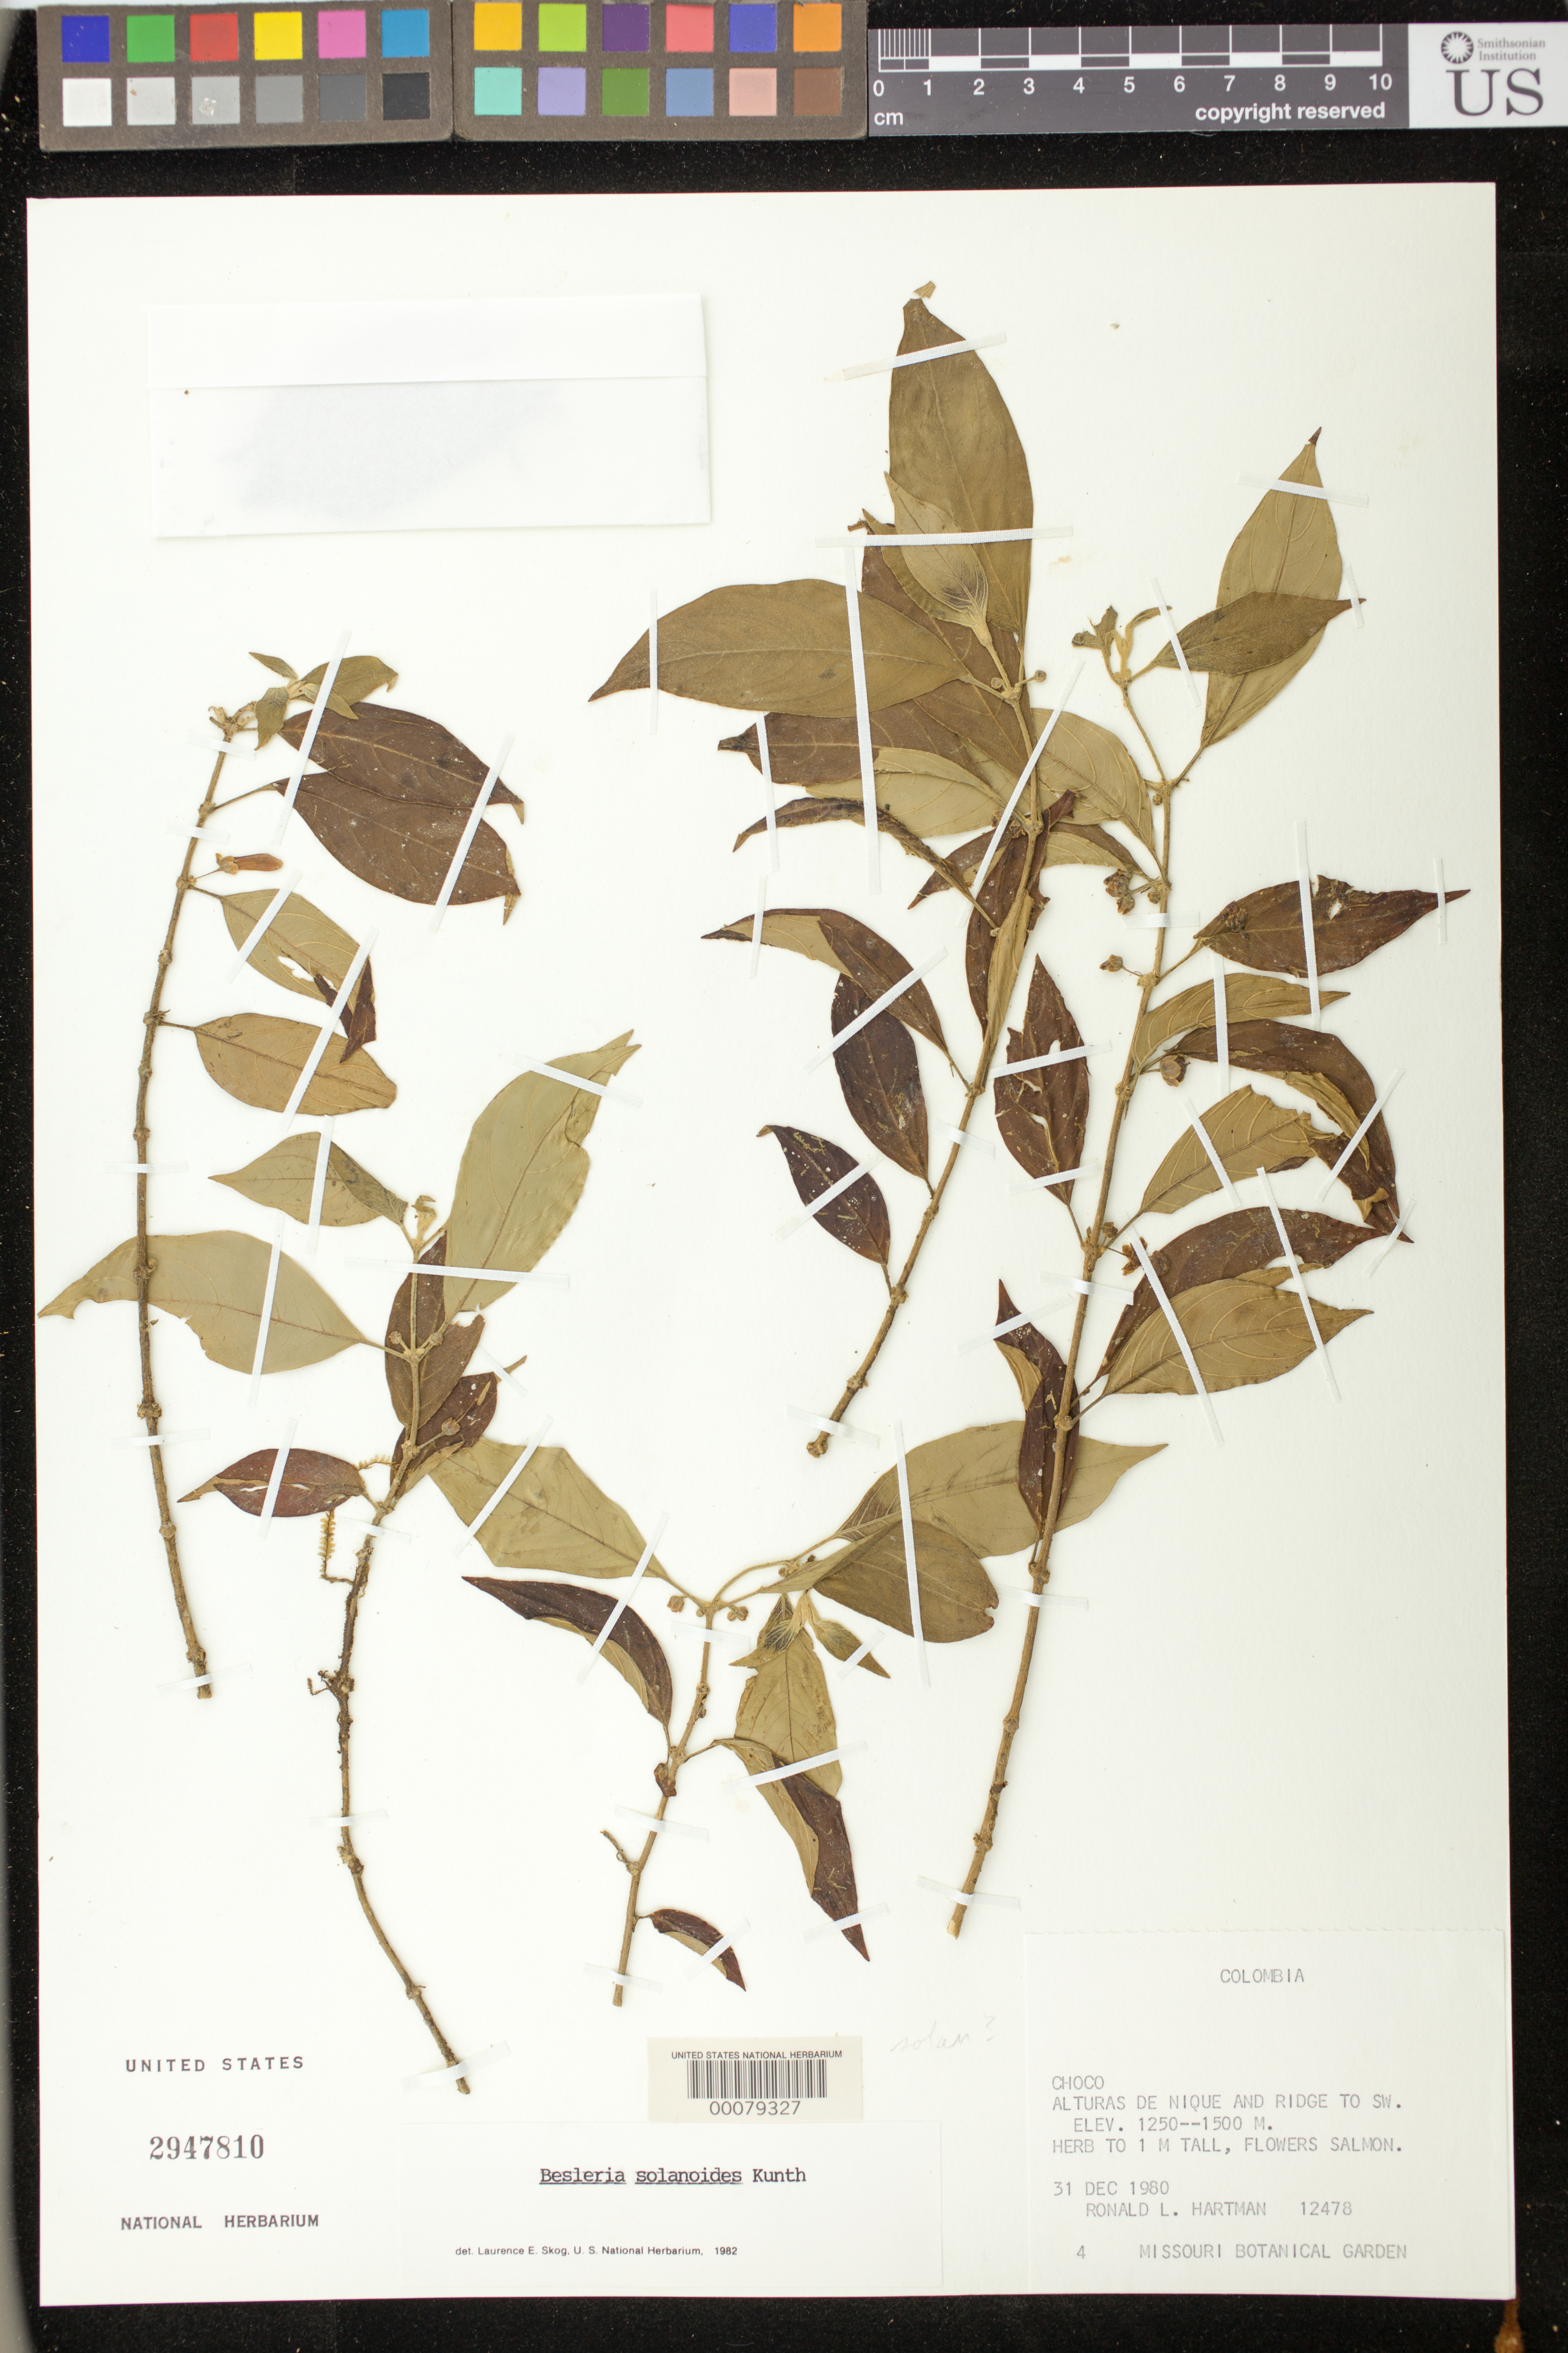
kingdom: Plantae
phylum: Tracheophyta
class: Magnoliopsida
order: Lamiales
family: Gesneriaceae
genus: Besleria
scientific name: Besleria solanoides var. solanoides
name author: Kunth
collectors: R. L. Hartman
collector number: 12478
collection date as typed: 31 Dec 1980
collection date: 1980-12-31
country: Colombia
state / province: Chocó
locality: Alturas de Nique and ridge to SW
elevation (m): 1250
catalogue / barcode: US 2947810